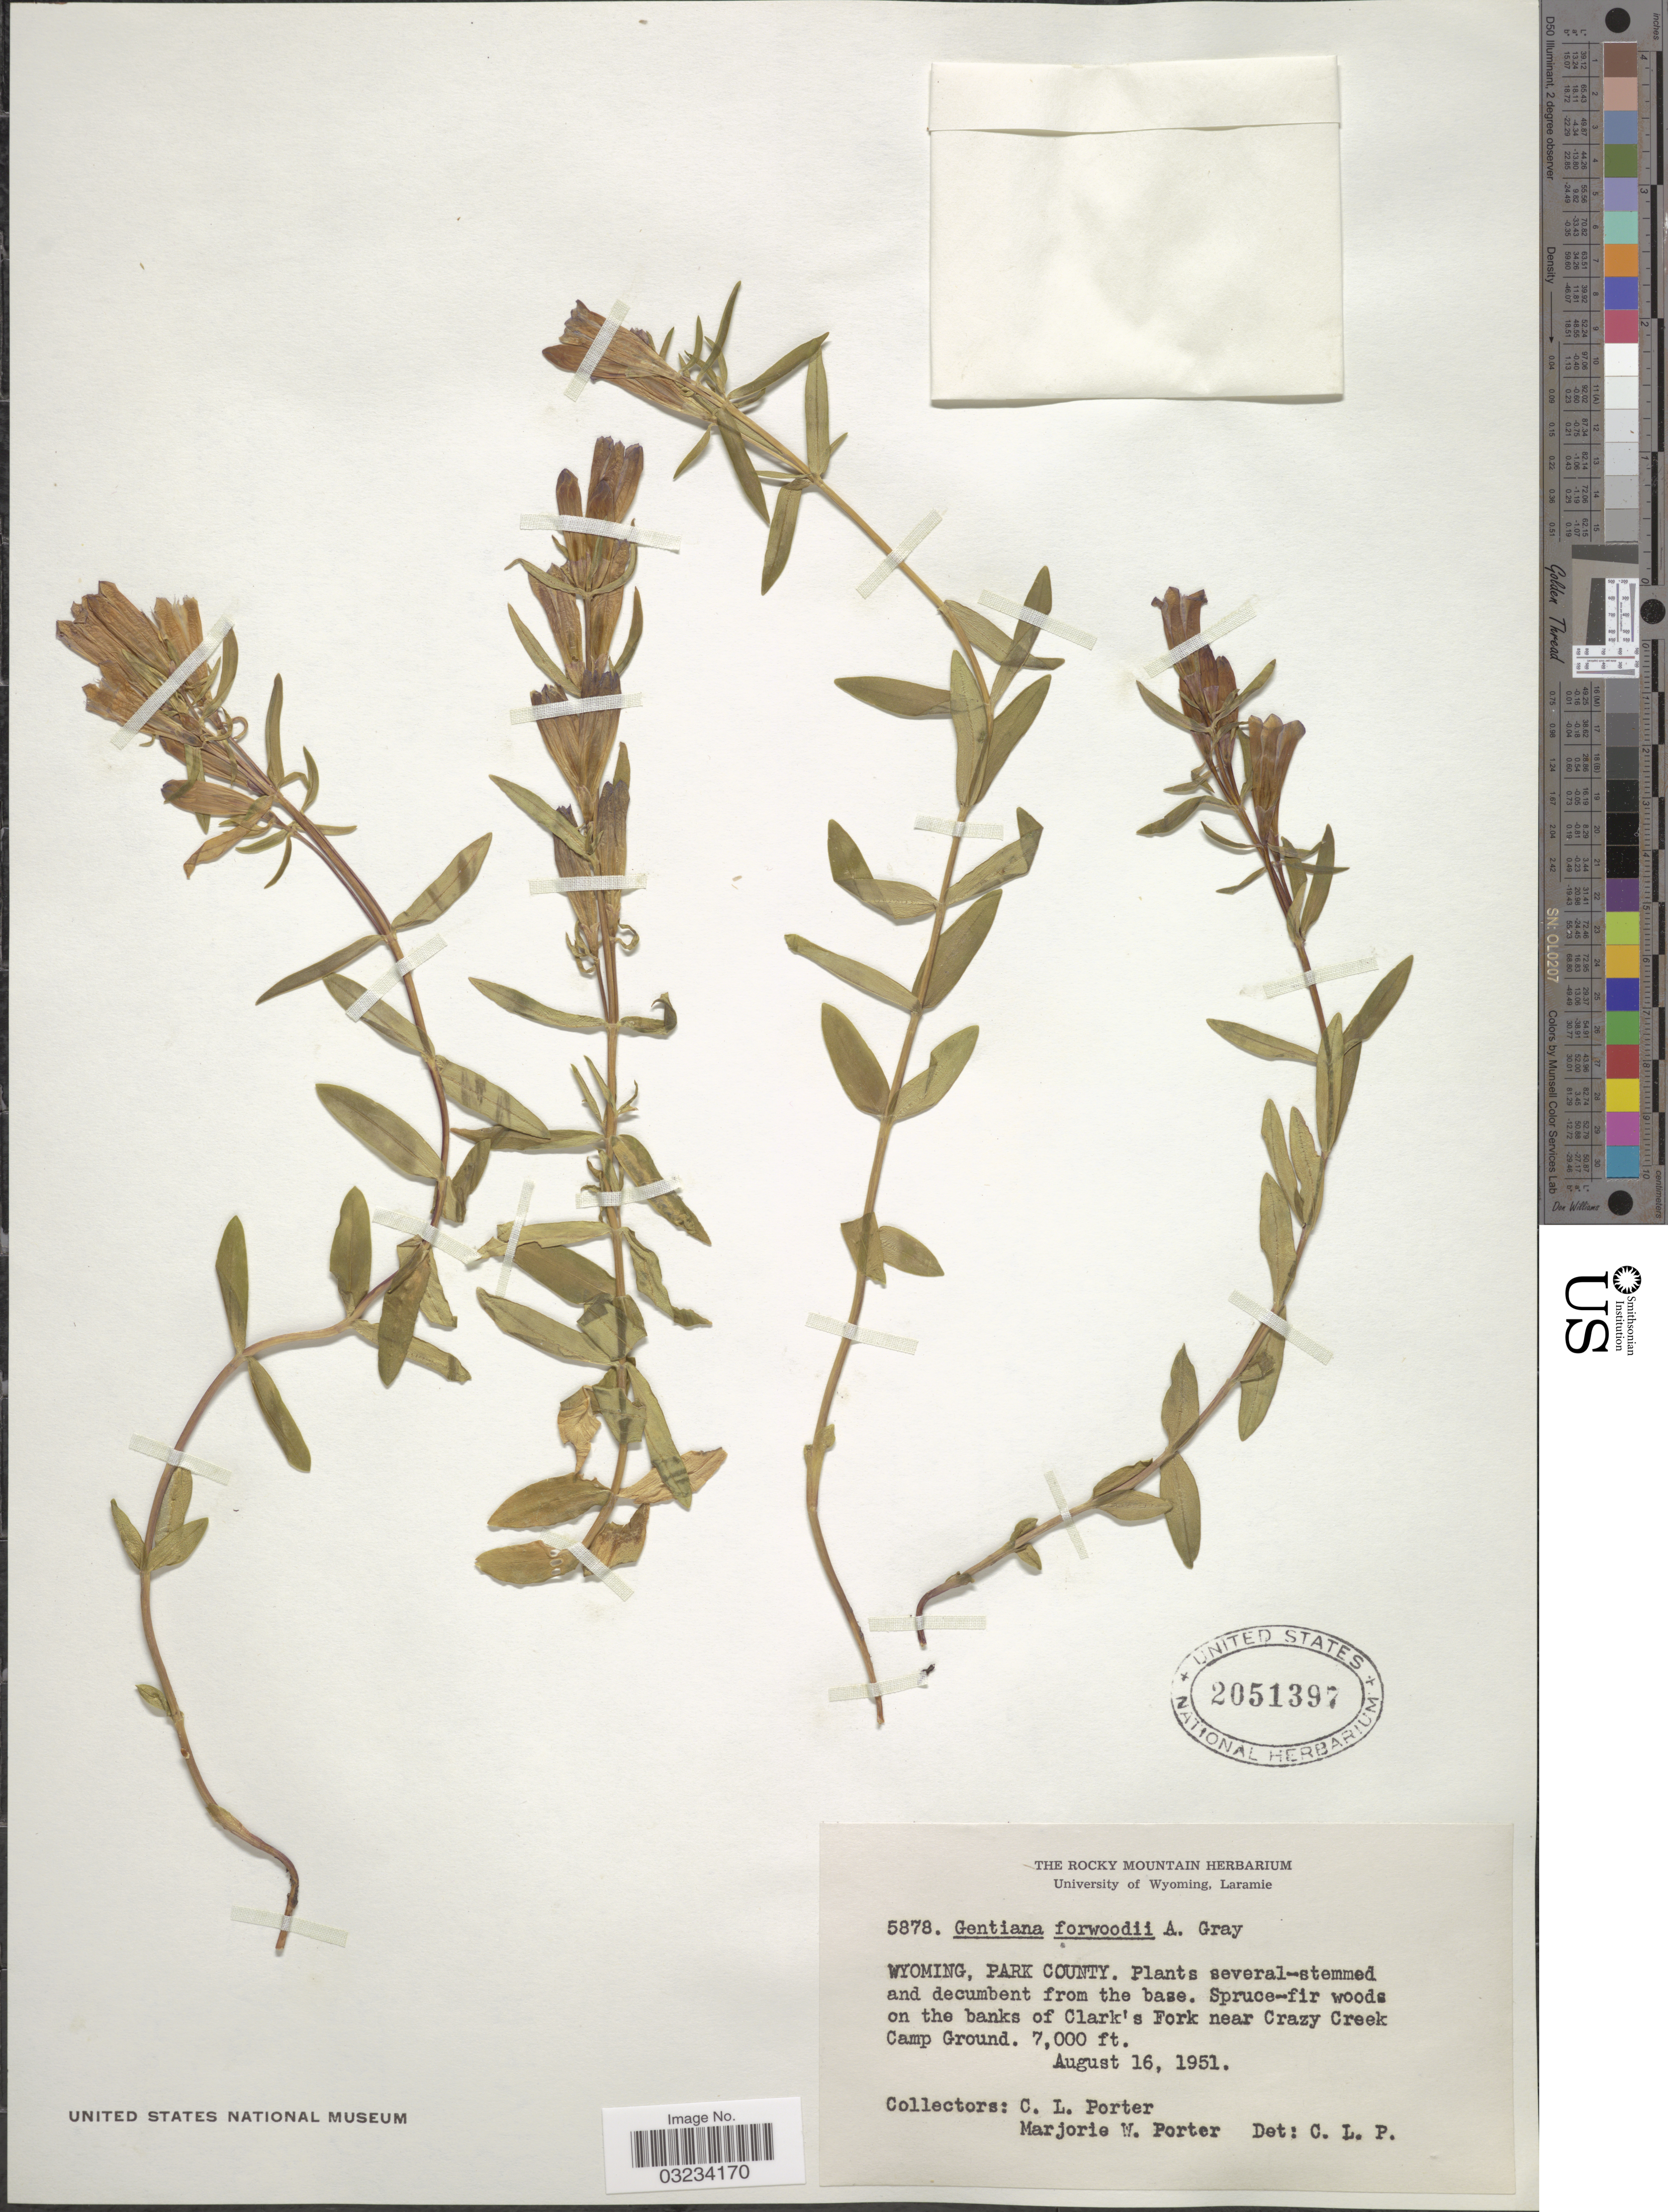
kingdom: Plantae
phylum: Tracheophyta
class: Magnoliopsida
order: Gentianales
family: Gentianaceae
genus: Gentiana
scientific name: Gentiana forwoodii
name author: A. Gray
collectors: C. L. Porter & M. Porter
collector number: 5878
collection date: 1951-08-16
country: United States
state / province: Wyoming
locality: Park County. Spruce-fir woods on the banks of Clark's Fork near Crazy Creek Camp Ground.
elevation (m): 2134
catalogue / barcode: US 2051397